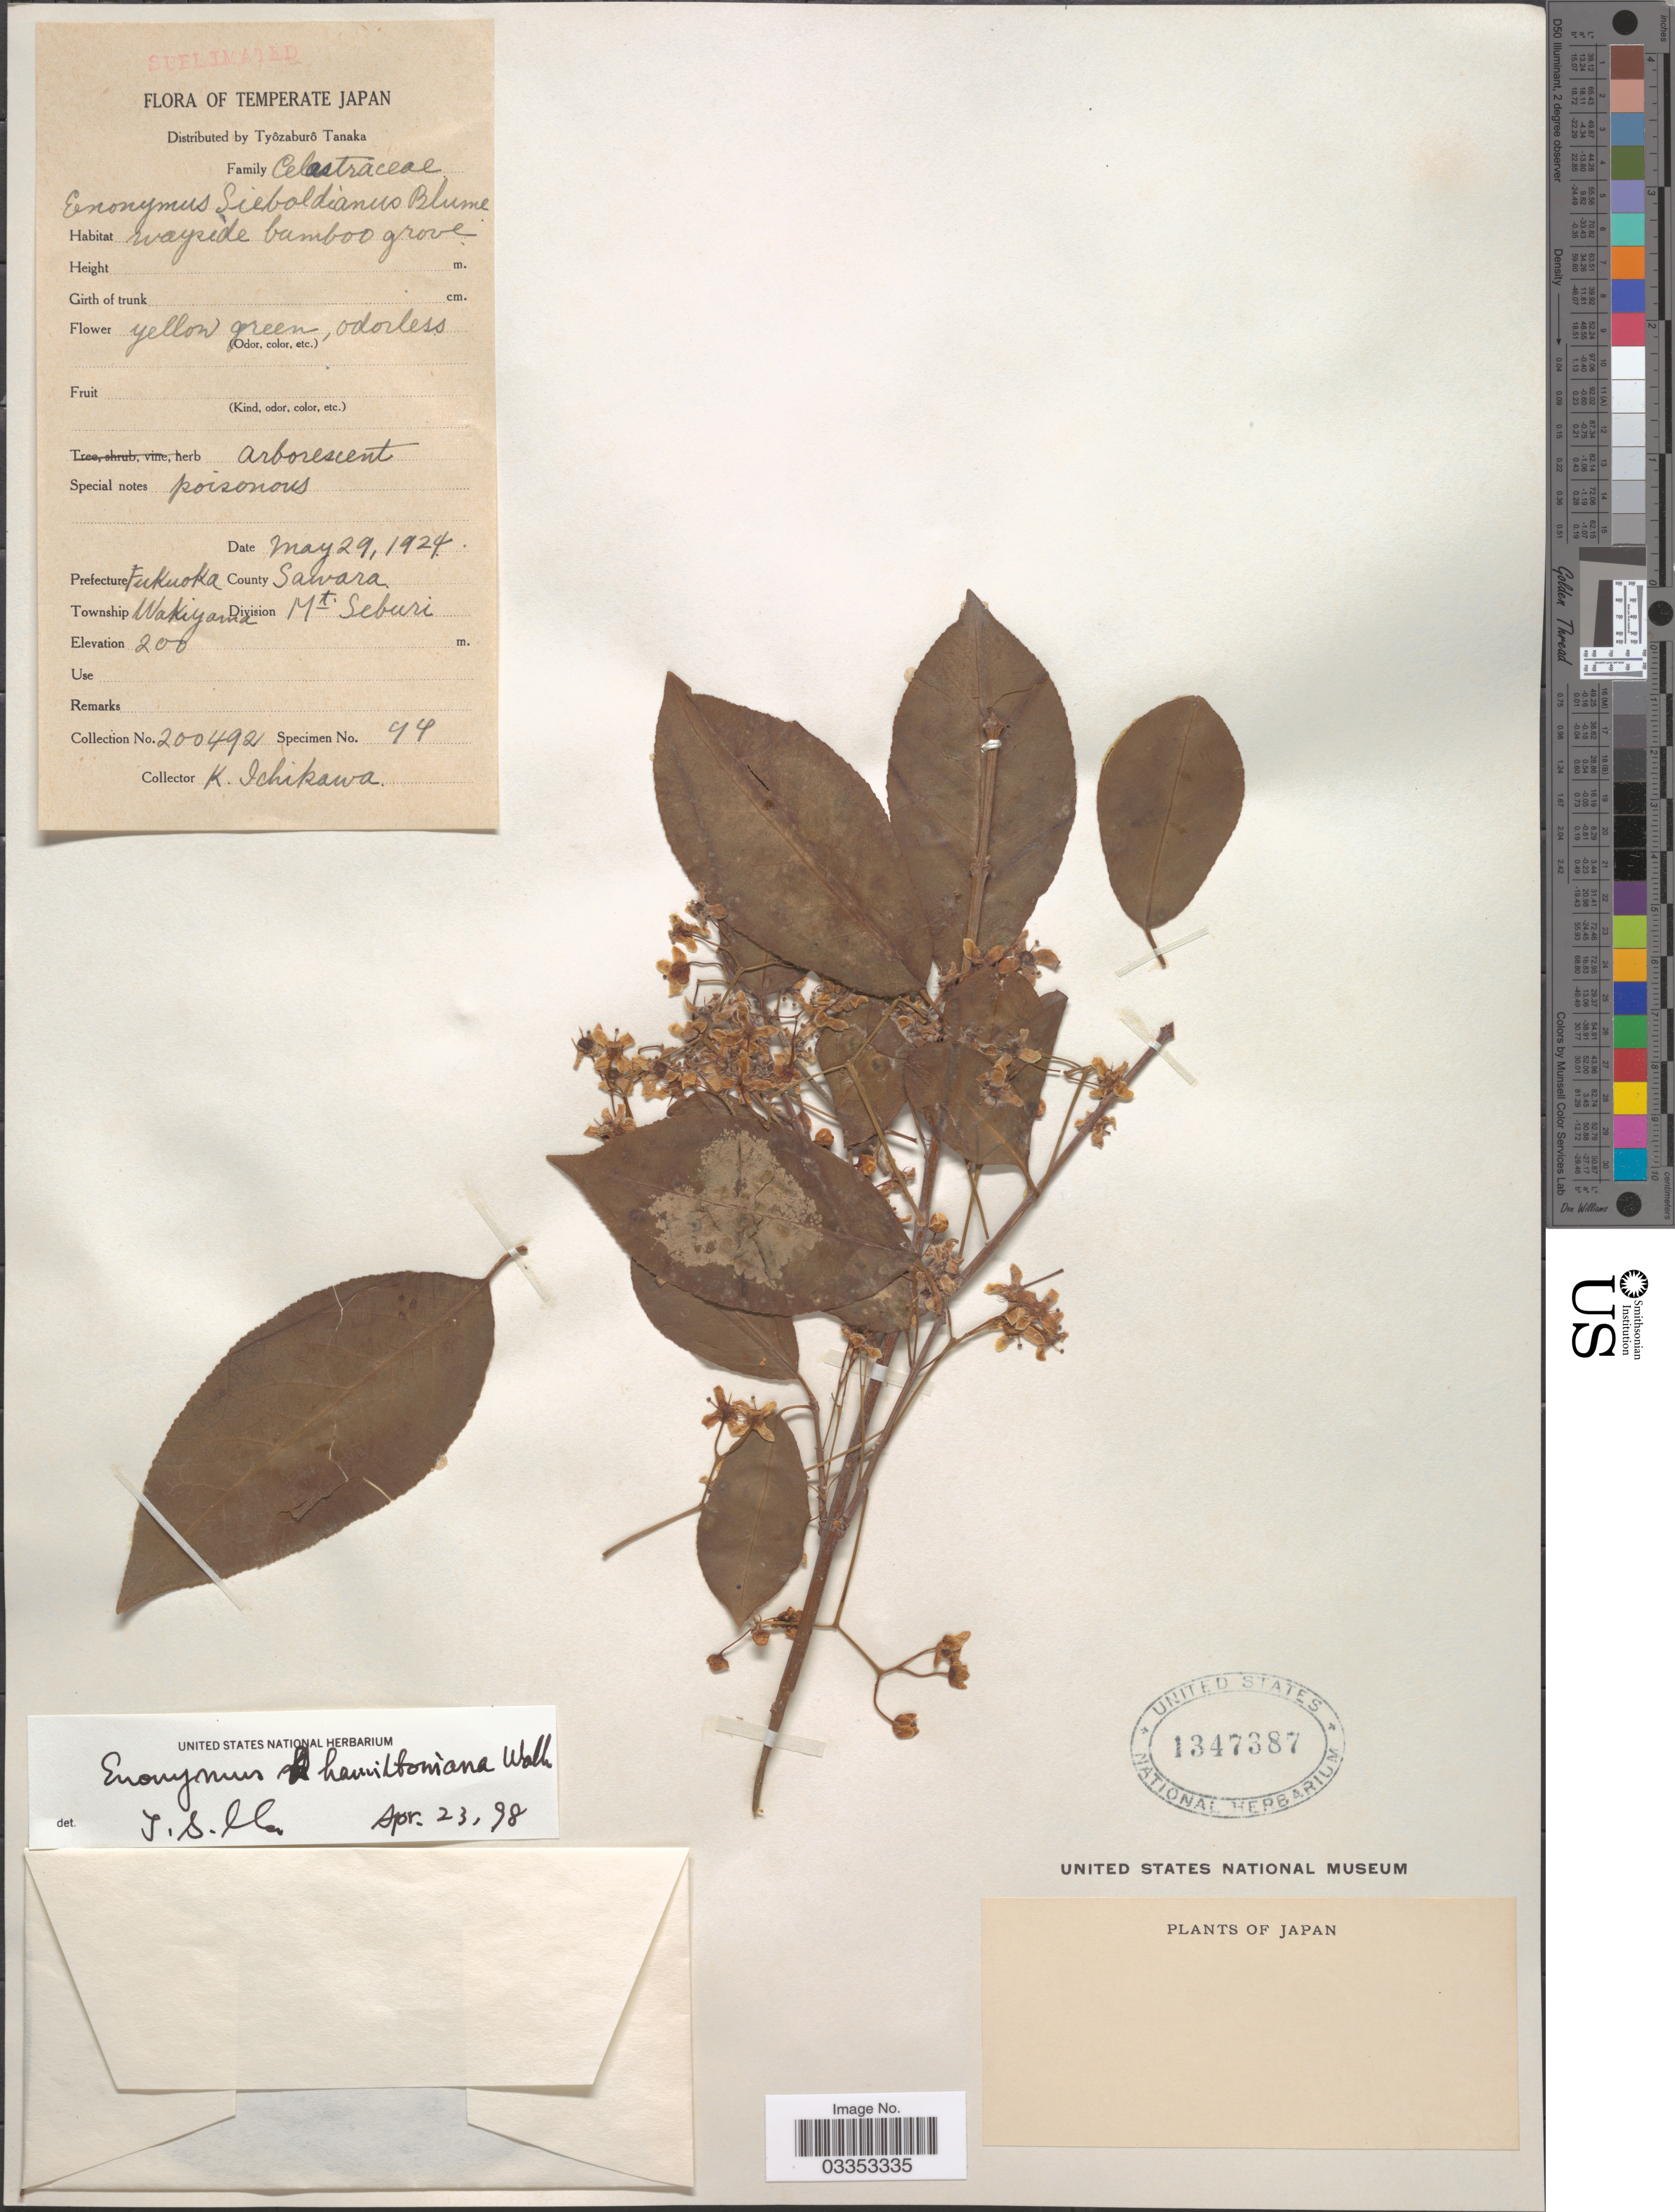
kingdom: Plantae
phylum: Tracheophyta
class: Magnoliopsida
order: Celastrales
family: Celastraceae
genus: Euonymus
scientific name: Euonymus hamiltonianus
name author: Wall.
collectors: K. Ichikawa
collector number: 200492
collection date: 1924-05-29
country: Japan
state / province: Hukuoka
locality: Prefecture Fukuoka, County Sawara, Township Wakiyama, Division Mt. Seburi.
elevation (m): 200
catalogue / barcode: US 1347387